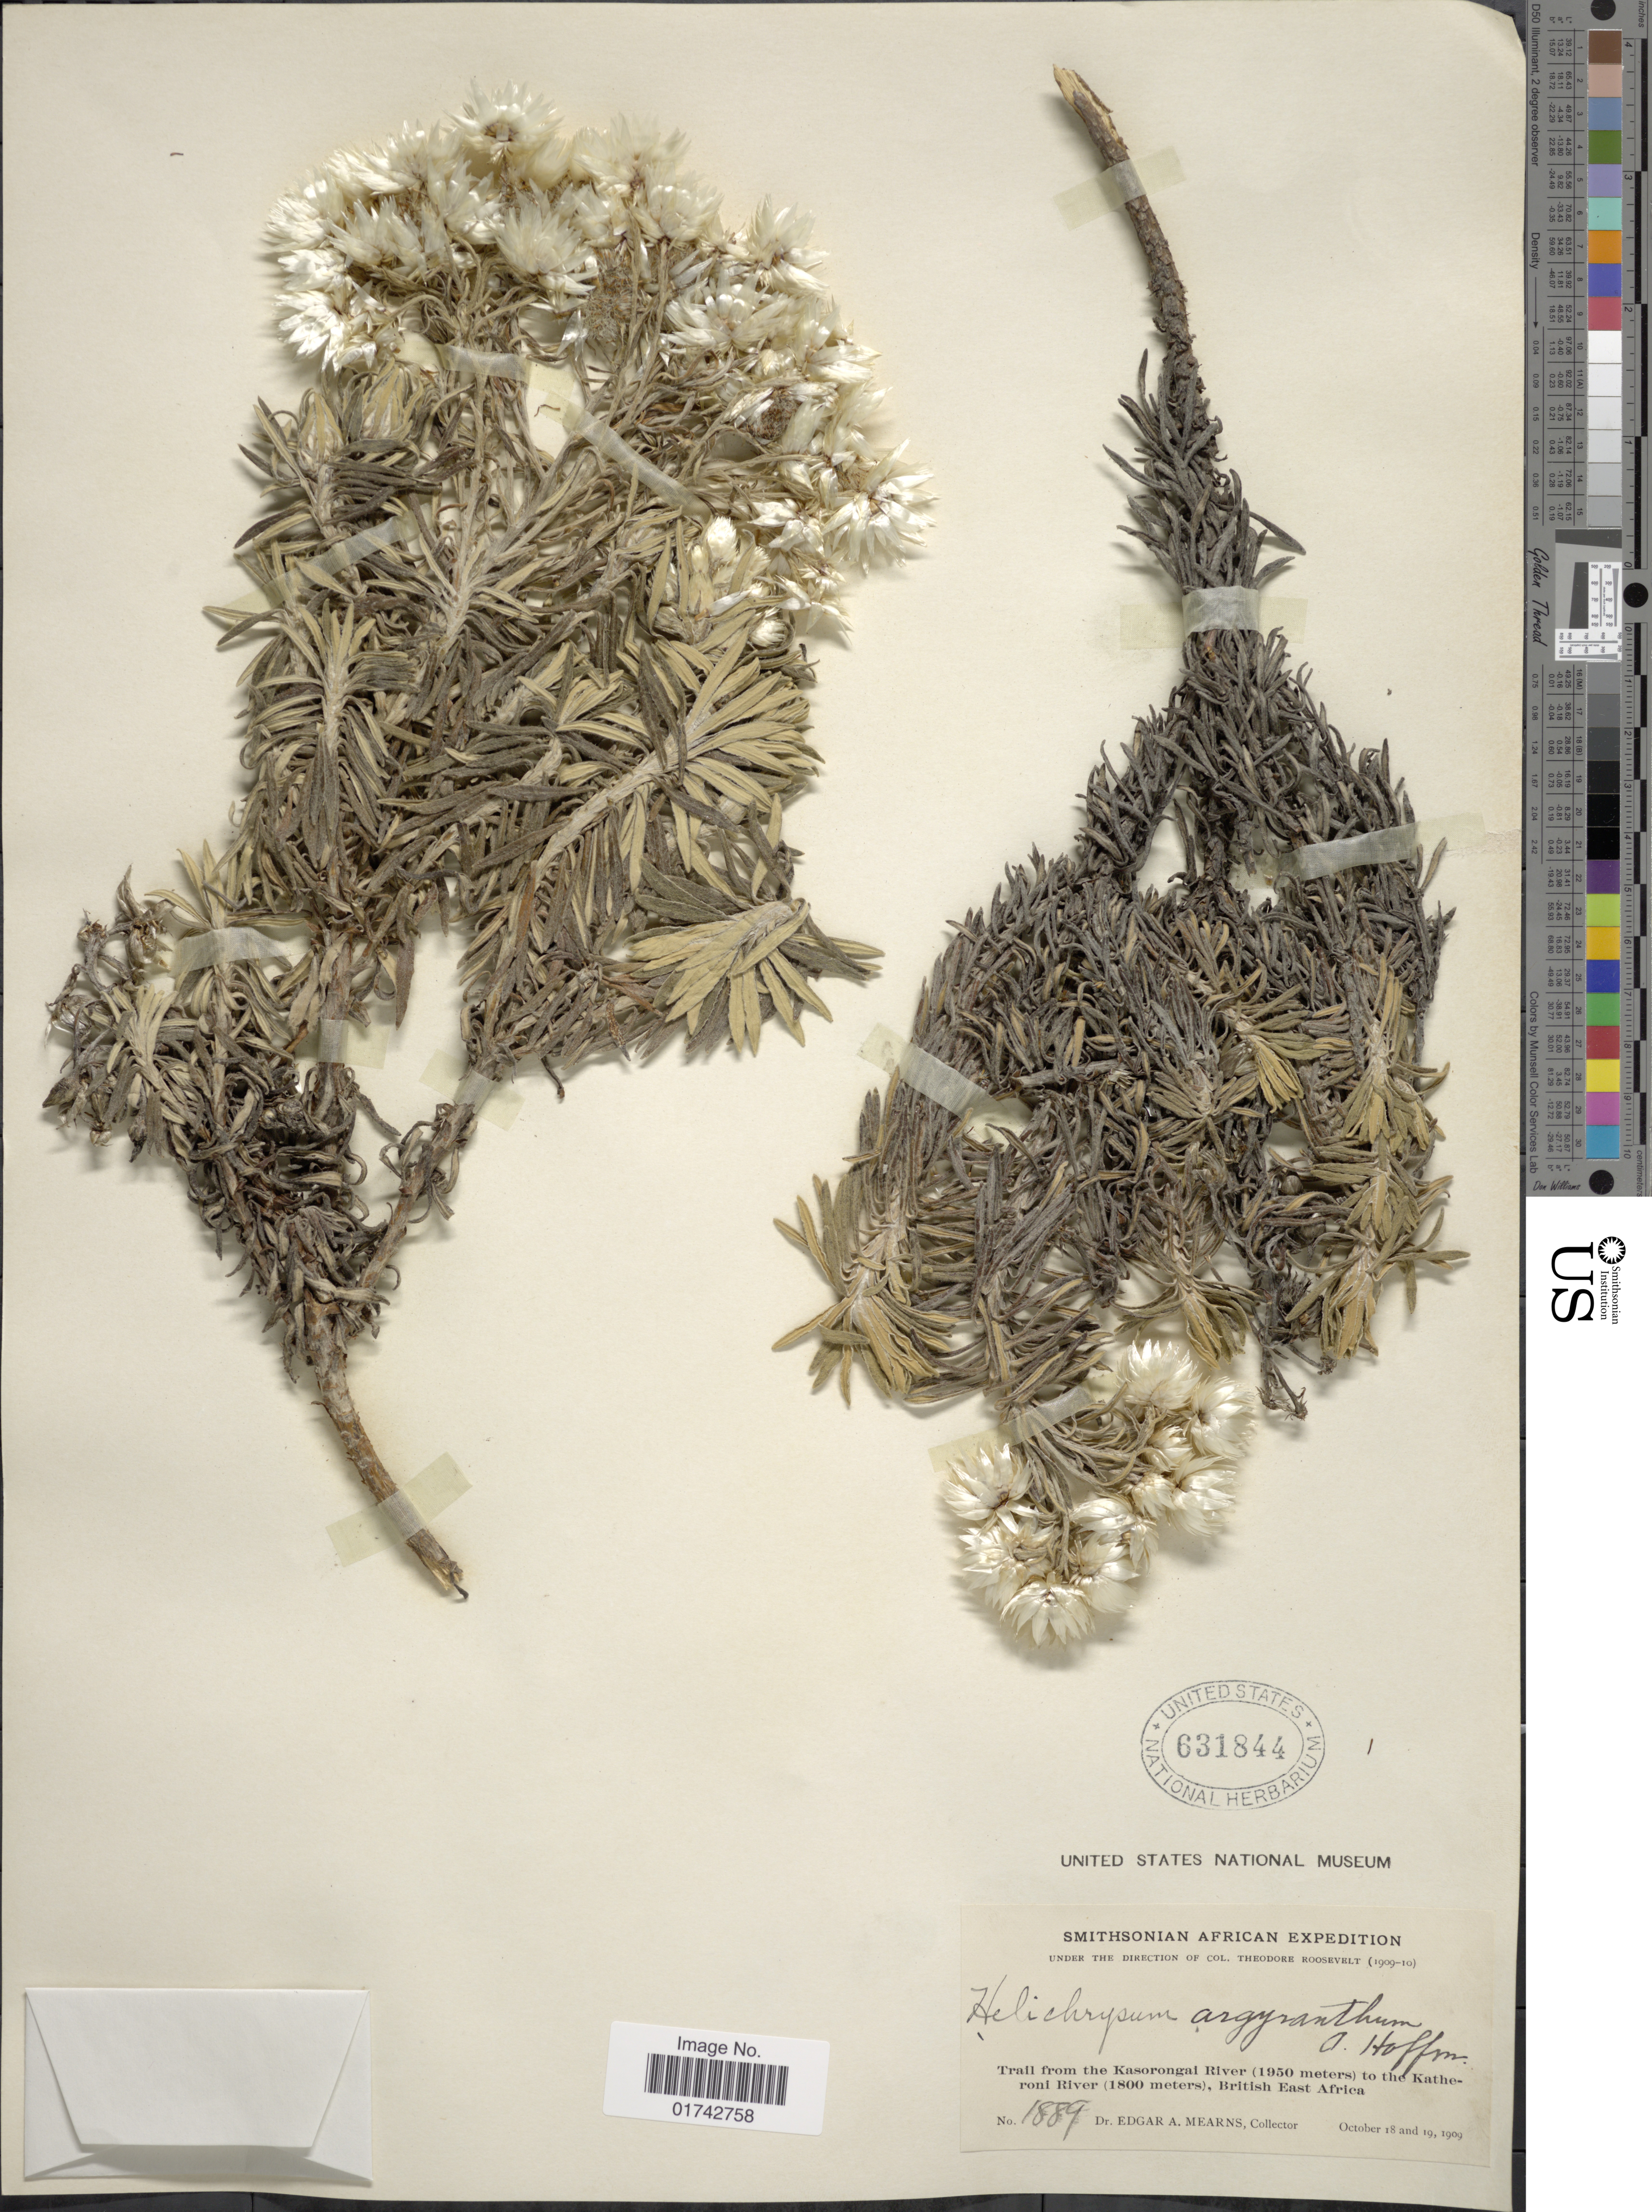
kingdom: Plantae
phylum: Tracheophyta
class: Magnoliopsida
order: Asterales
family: Asteraceae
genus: Helichrysum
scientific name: Helichrysum argyranthum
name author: O. Hoffm.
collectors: E. A. Mearns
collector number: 1889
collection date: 1909-10-18/1909-10-19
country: Kenya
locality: Trail from the Kasorongal to the Katheroni River, British East Africa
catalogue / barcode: US 631844